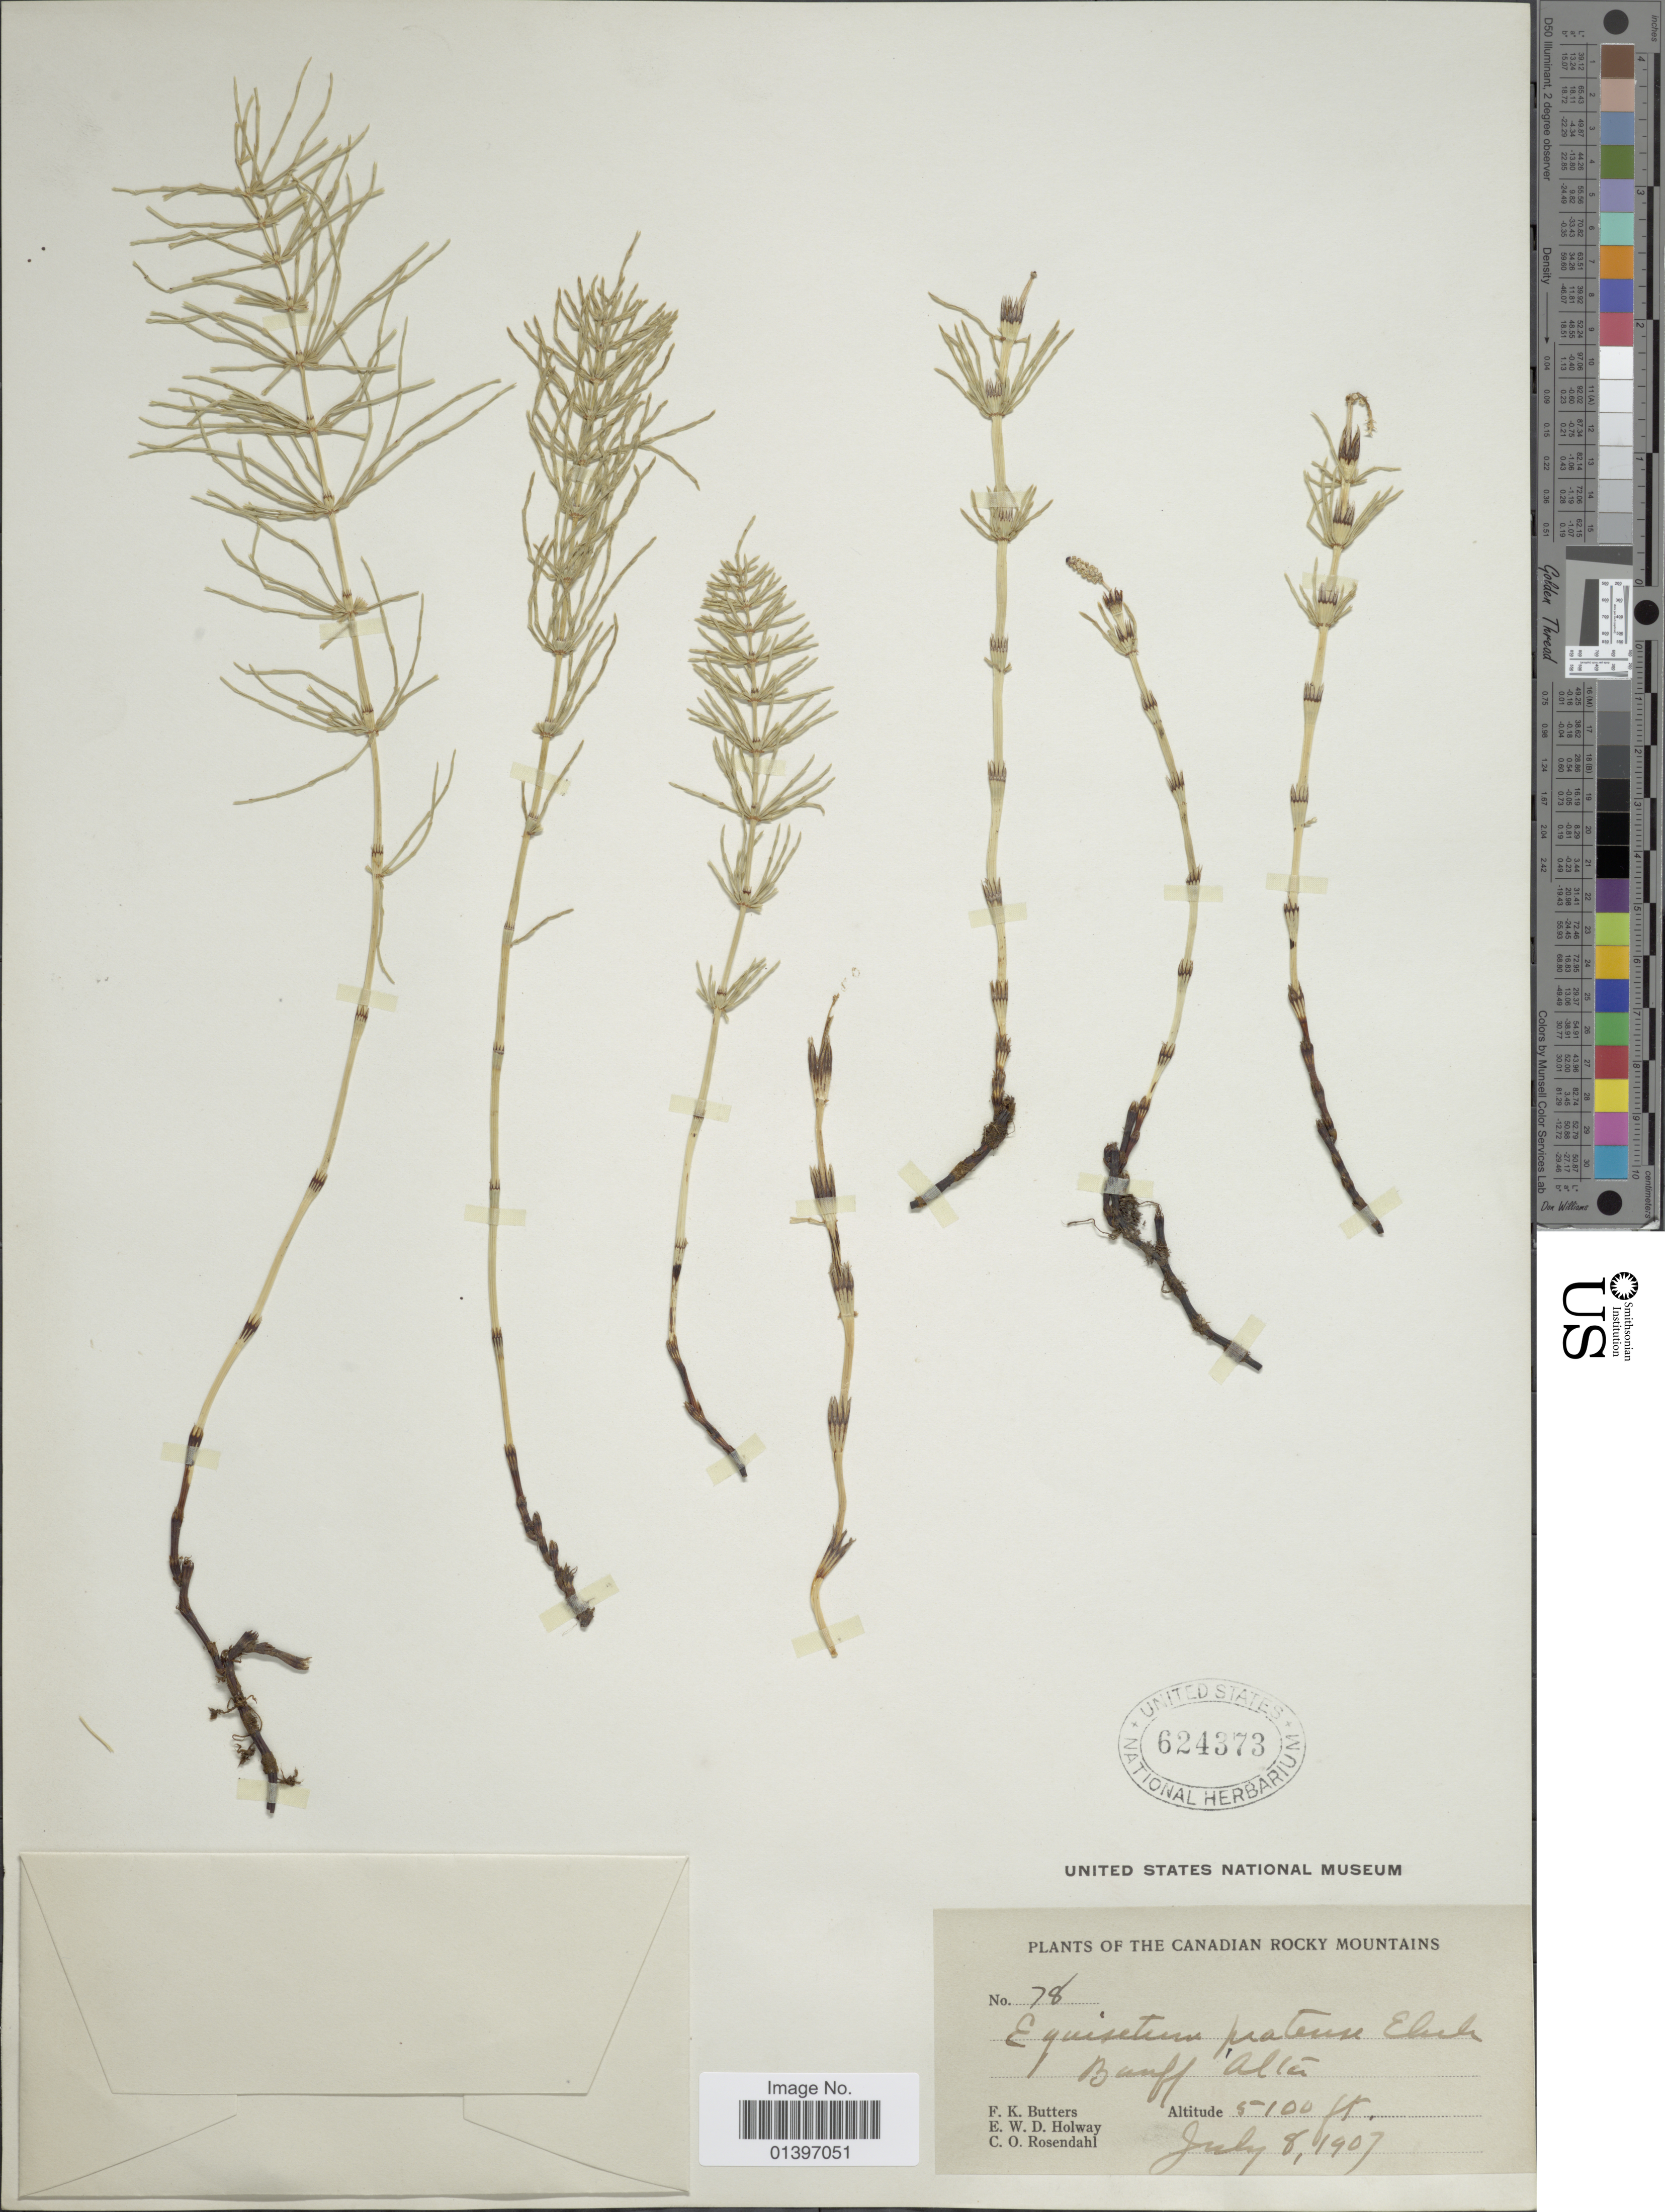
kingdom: Plantae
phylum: Tracheophyta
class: Polypodiopsida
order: Equisetales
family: Equisetaceae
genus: Equisetum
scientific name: Equisetum pratense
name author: Ehrh.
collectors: F. K. Butters, E. W. D. Holway & C. O. Rosendahl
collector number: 78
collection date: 1907-07-08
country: Canada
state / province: Alberta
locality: Canadian Rocky Mountains, Banff Alta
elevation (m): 1554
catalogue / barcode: US 624373